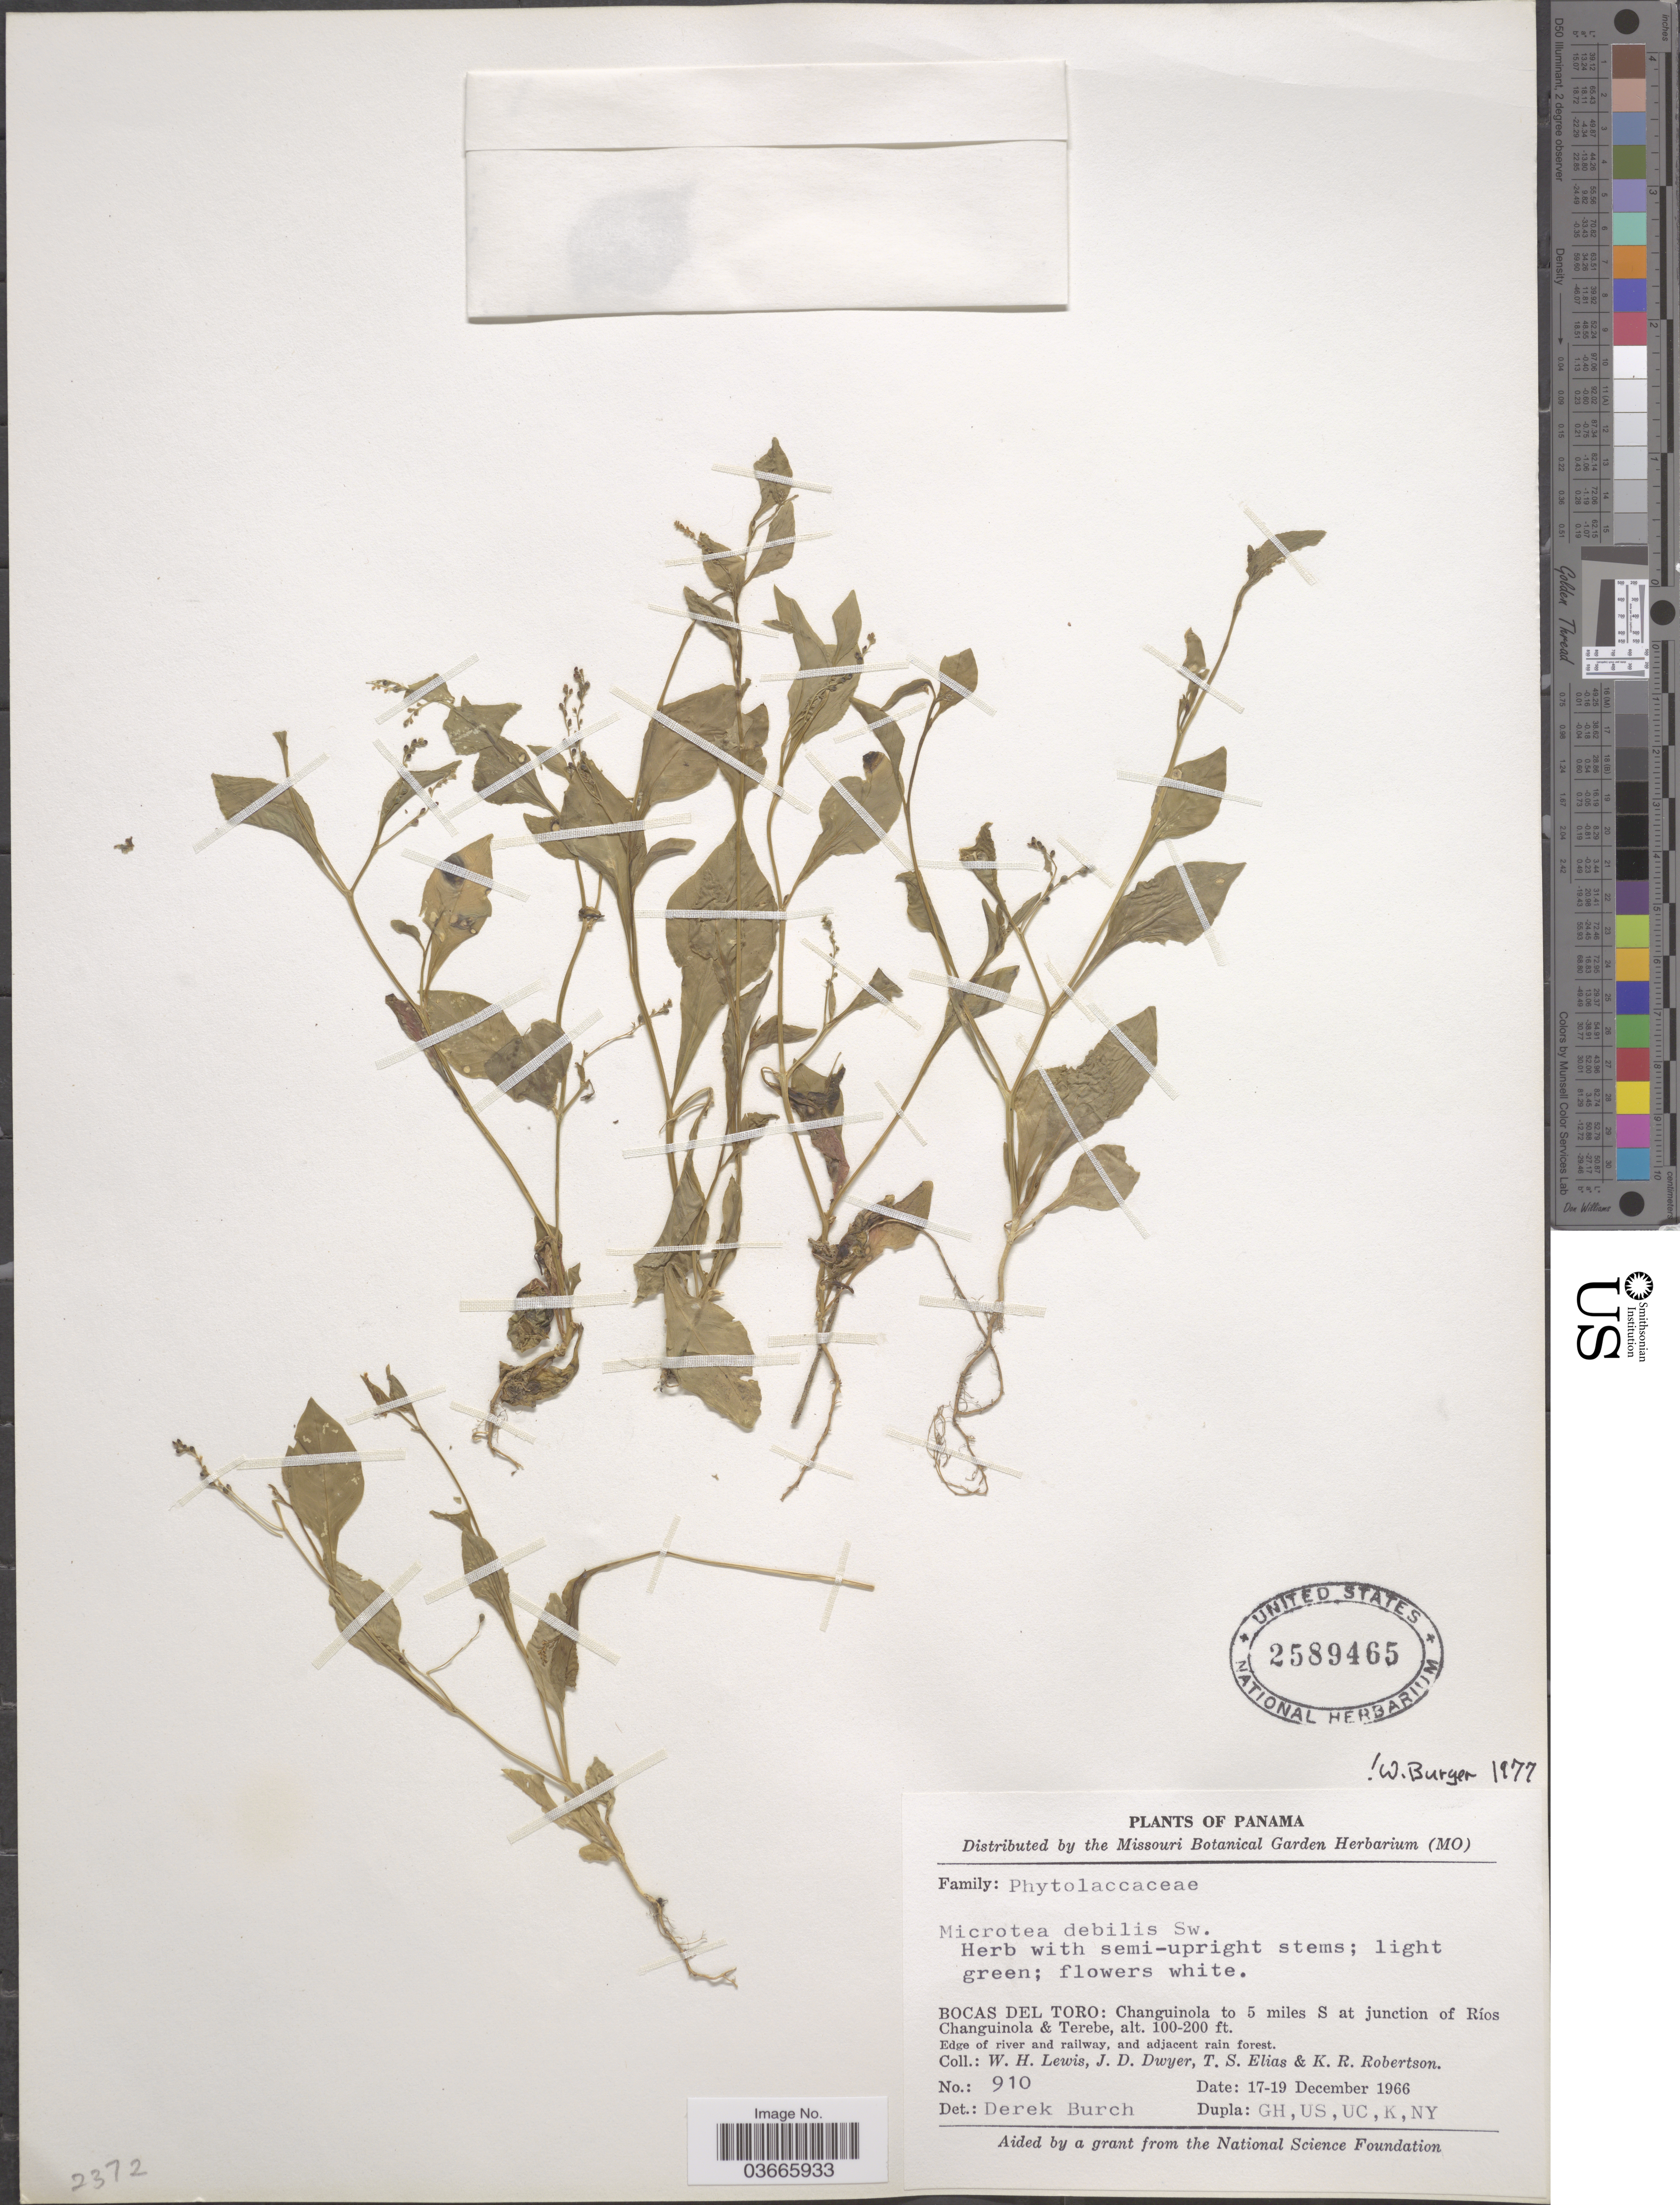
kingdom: Plantae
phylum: Tracheophyta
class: Magnoliopsida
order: Caryophyllales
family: Microteaceae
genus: Microtea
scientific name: Microtea debilis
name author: Sw.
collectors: W. H. Lewis, J. D. Dwyer, T. S. Elias & K. Robertson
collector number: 910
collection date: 1966-12-17/1966-12-19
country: Panama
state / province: Bocas del Toro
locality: Changuinola to 5 miles S at junction of Ríos Changuinola & Terebe.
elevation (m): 30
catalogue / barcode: US 2589465